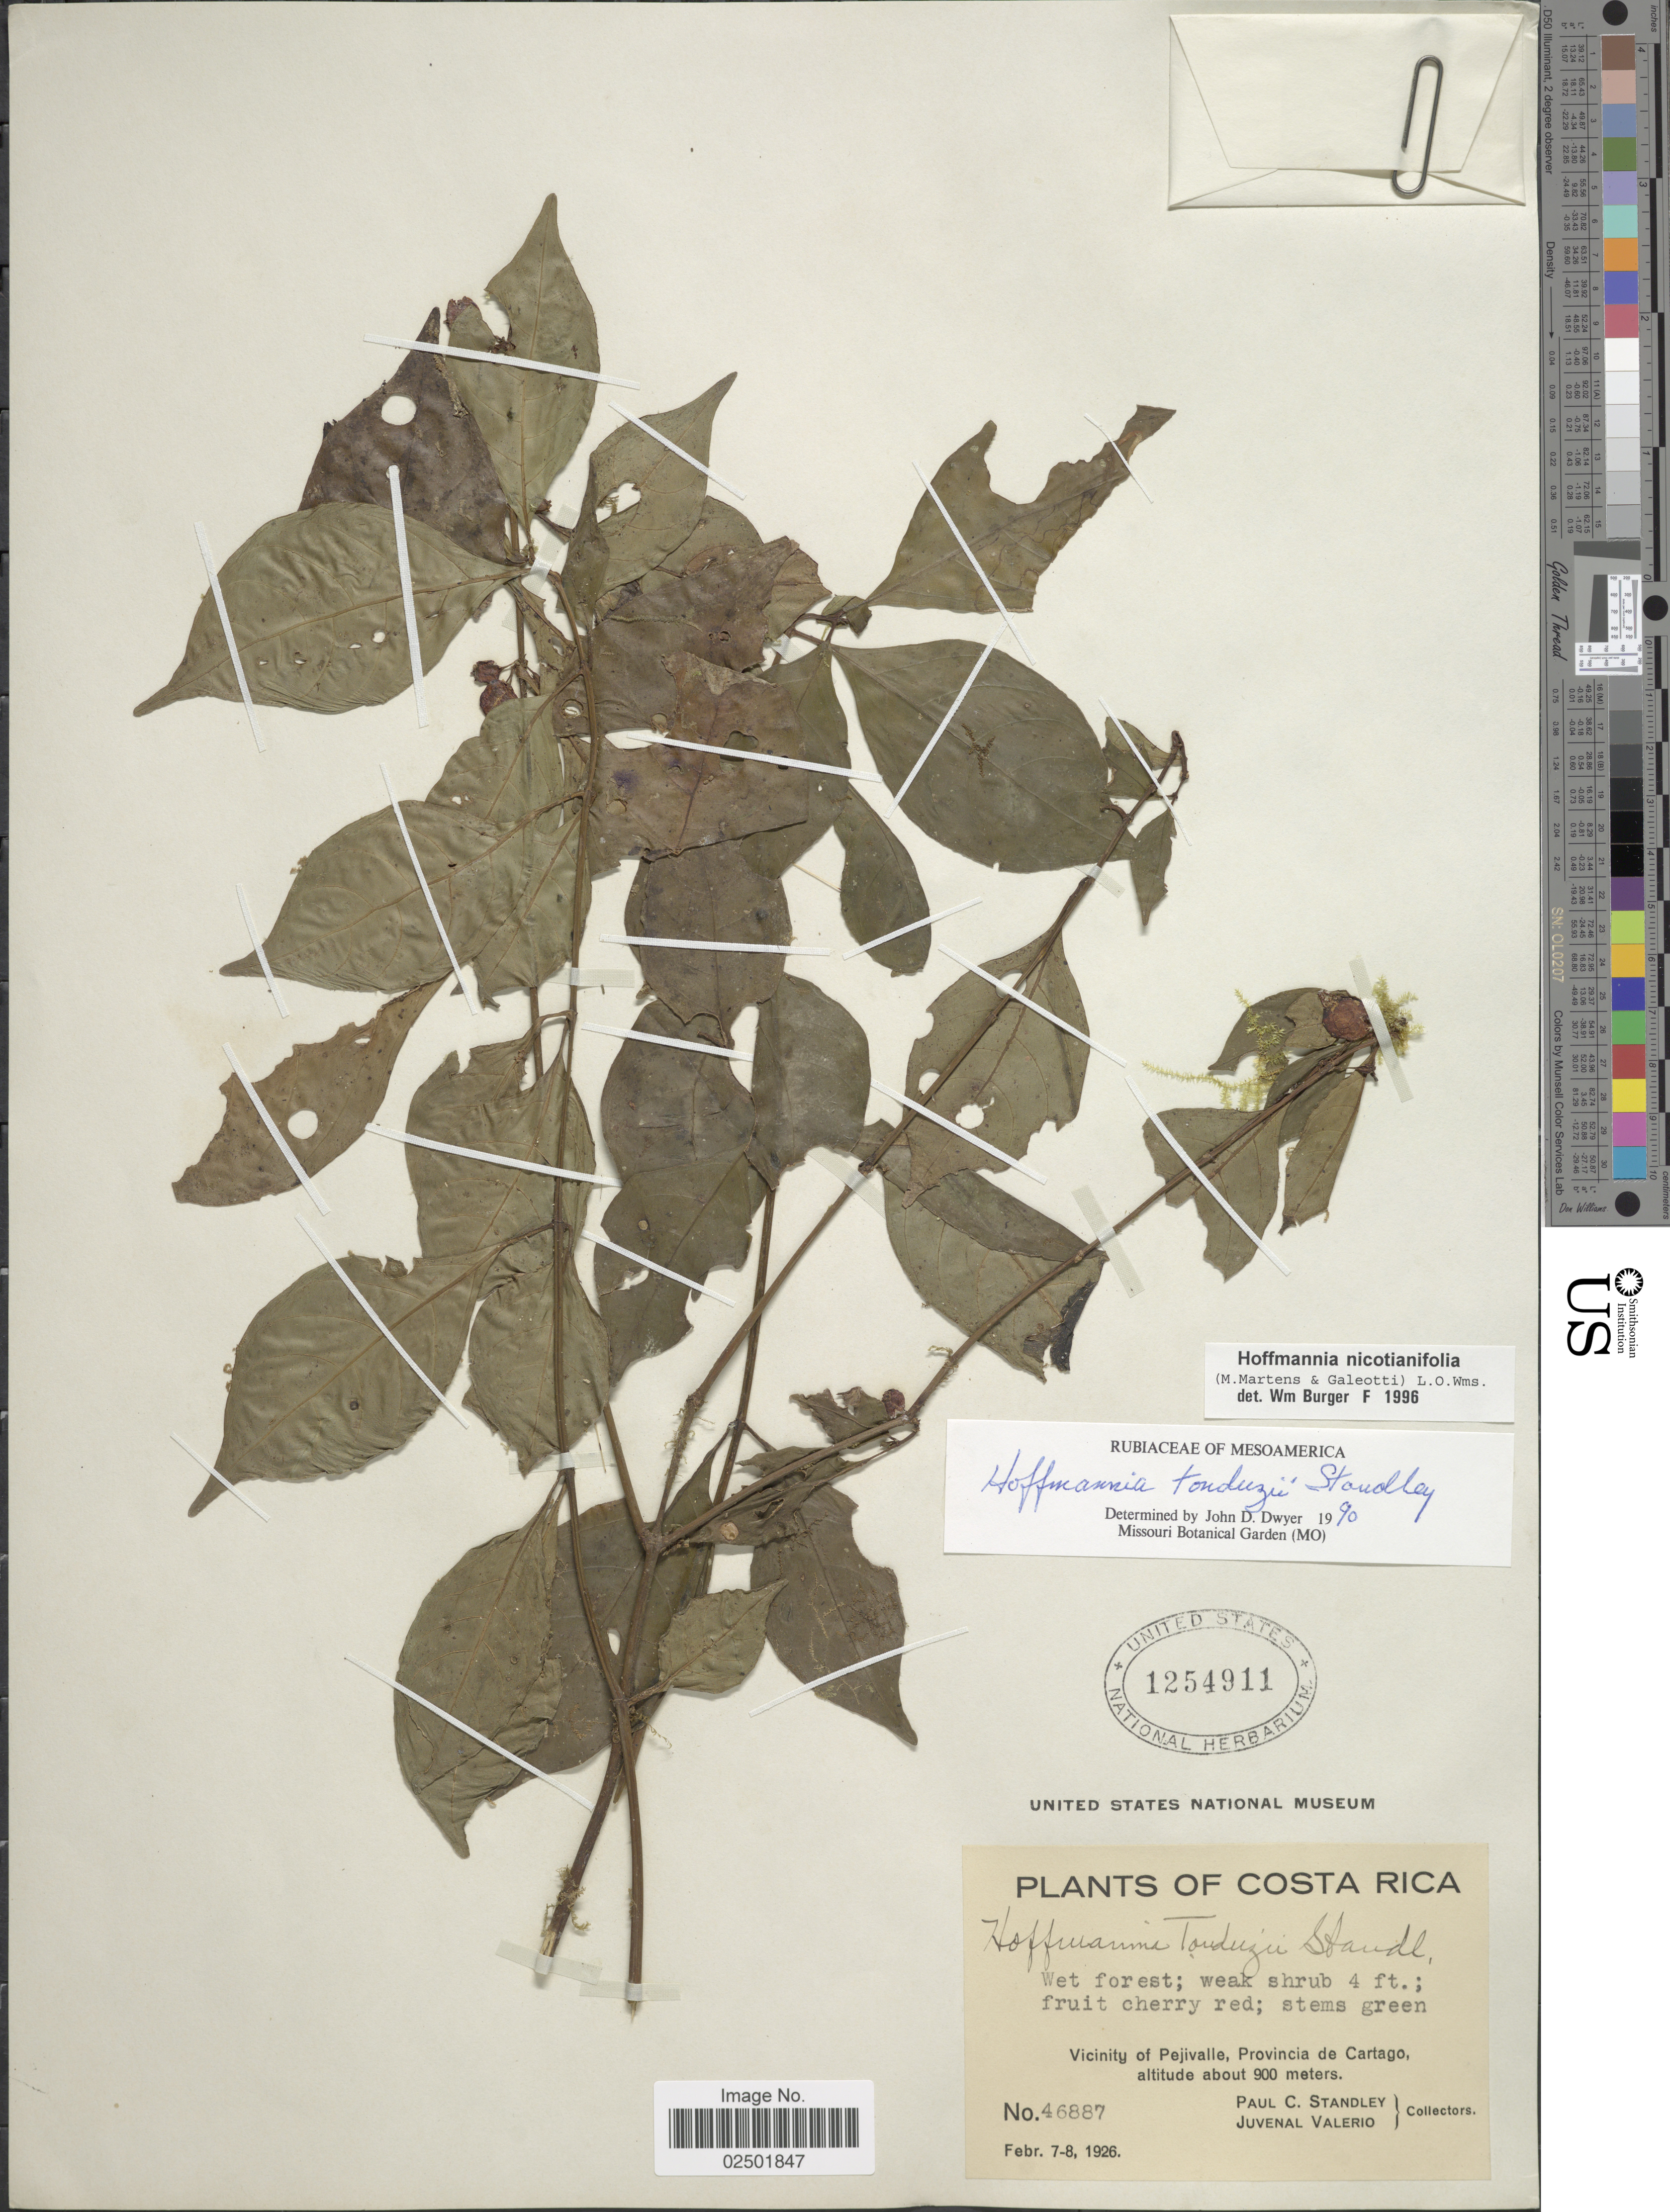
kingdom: Plantae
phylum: Tracheophyta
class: Magnoliopsida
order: Gentianales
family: Rubiaceae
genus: Hoffmannia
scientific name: Hoffmannia nicotianifolia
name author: (M. Martens & Galeoti) L.O. Williams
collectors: P. C. Standley & J. Valerio R.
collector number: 46887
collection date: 1926-02-07/1926-02-08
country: Costa Rica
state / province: Cartago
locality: Vicinity of Pejivalle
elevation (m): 900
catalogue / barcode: US 1254911